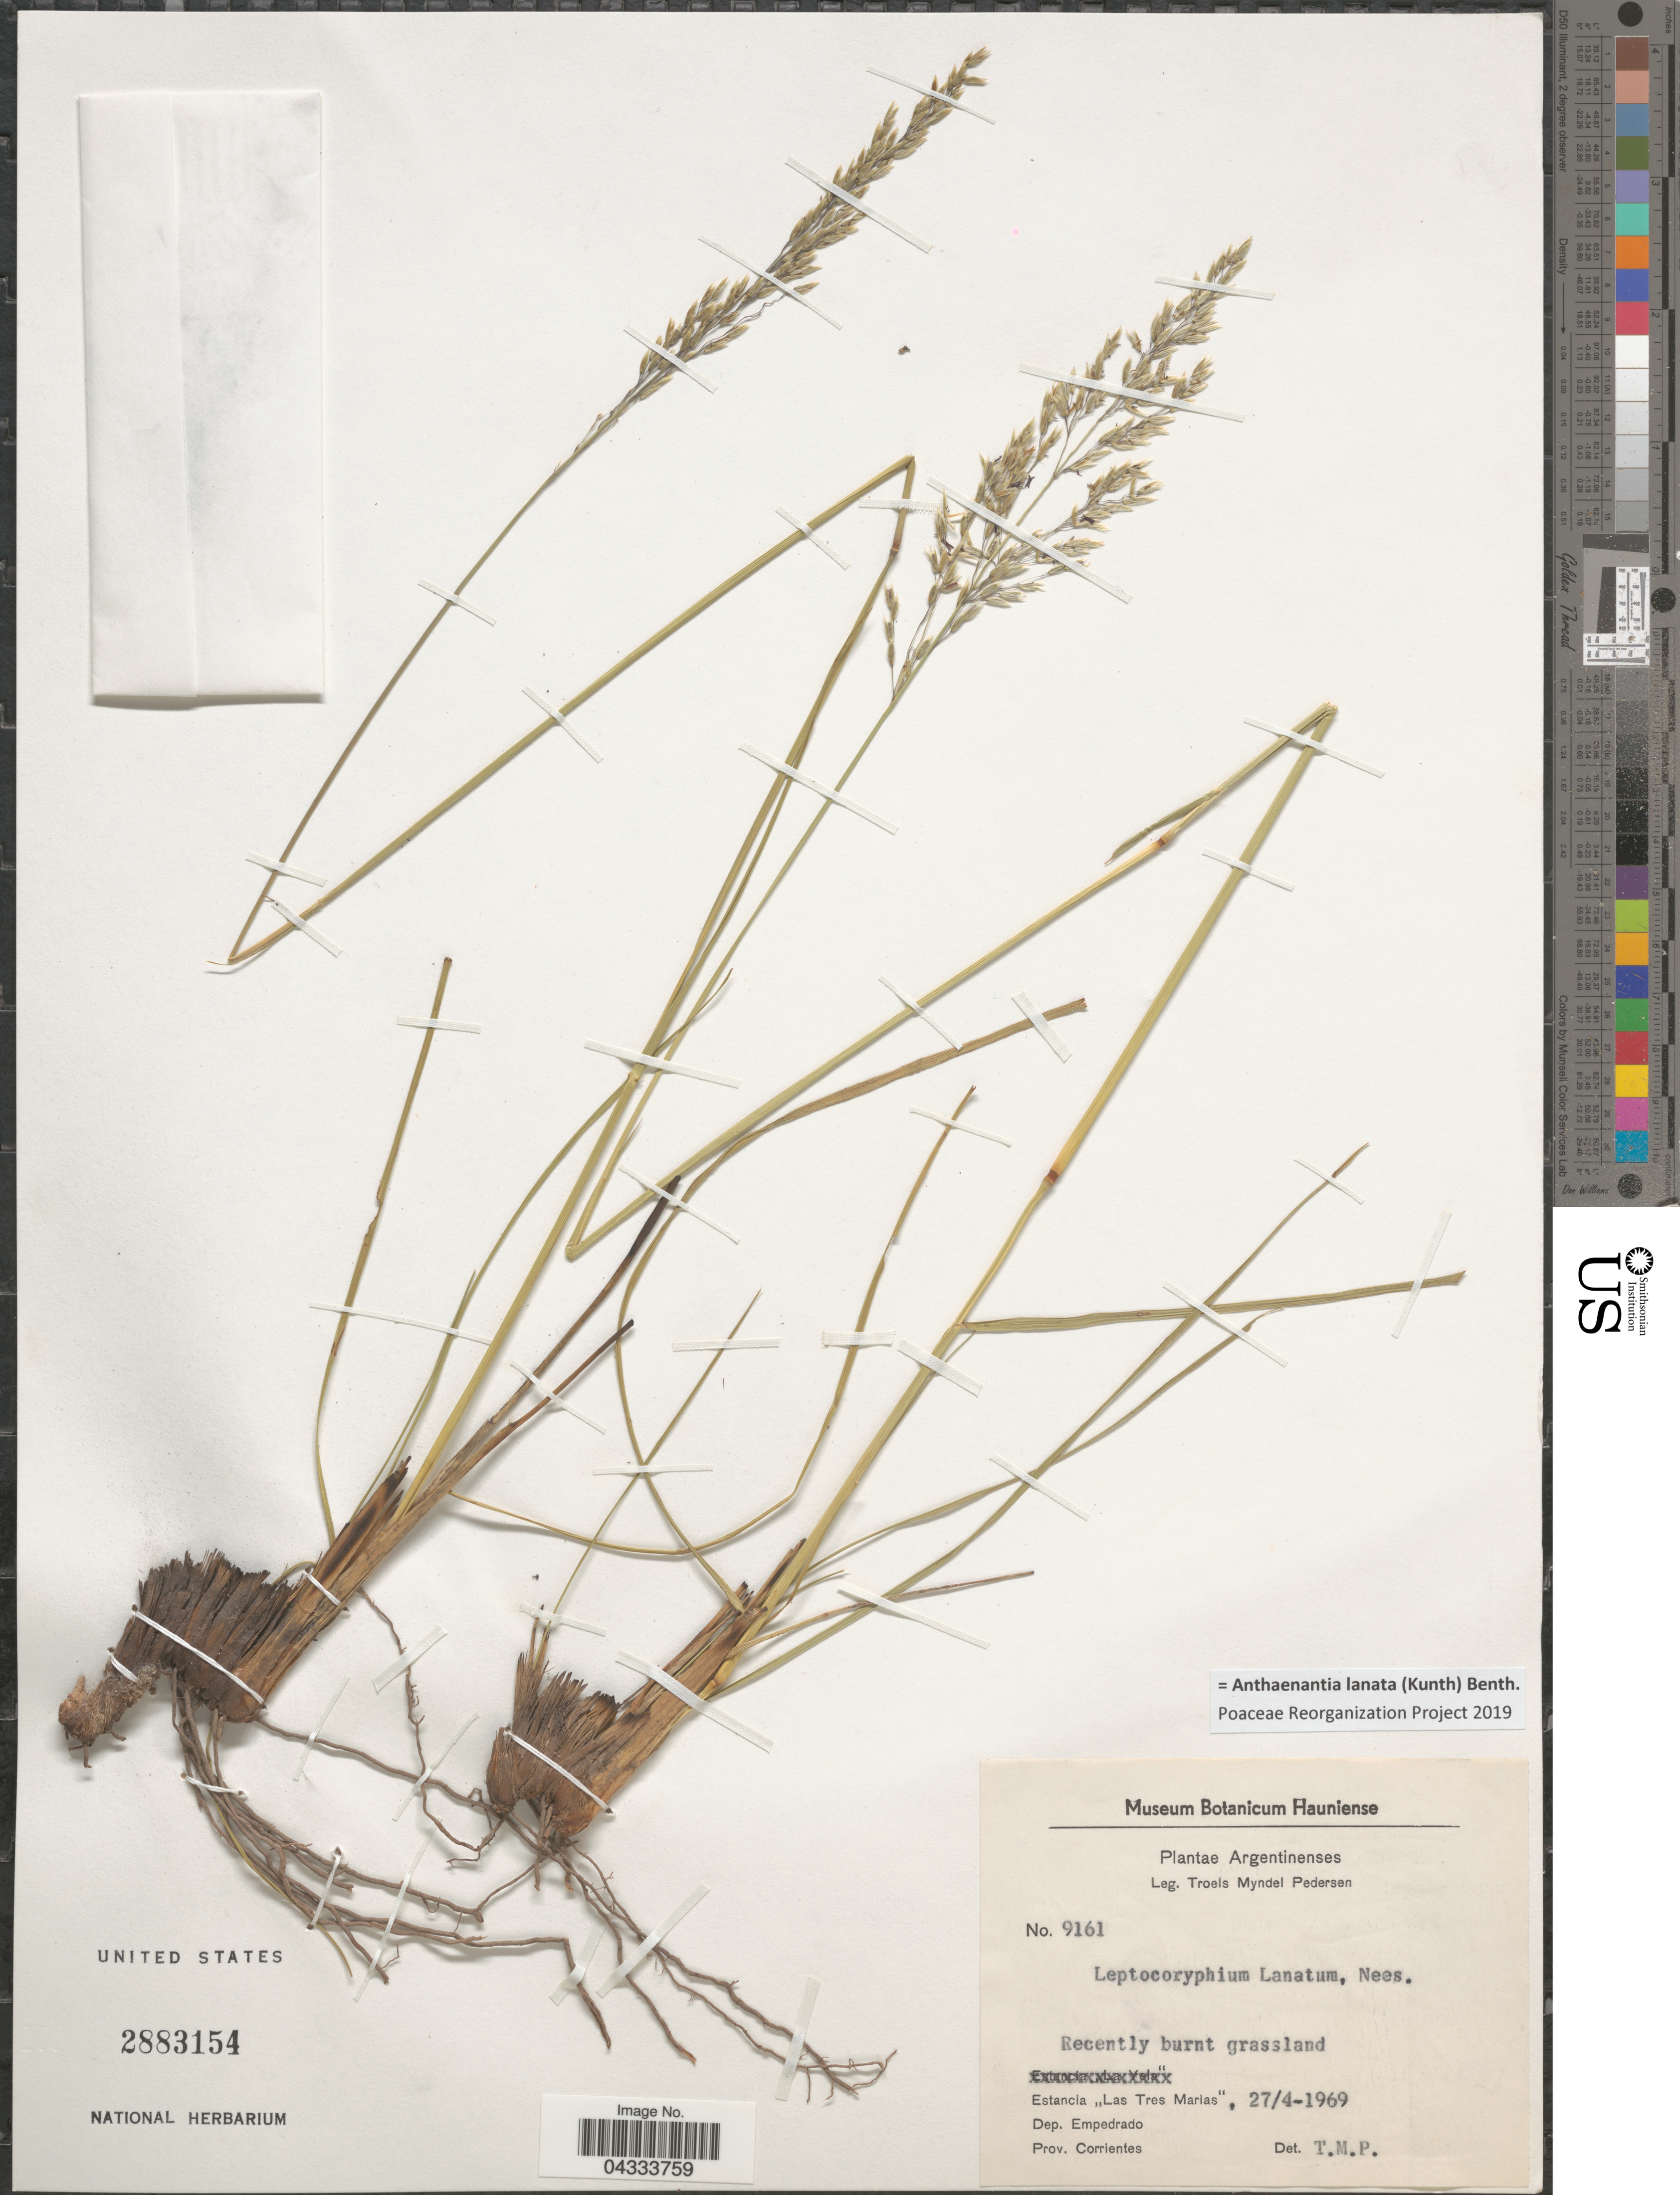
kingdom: Plantae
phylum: Tracheophyta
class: Liliopsida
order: Poales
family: Poaceae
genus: Anthaenantia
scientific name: Anthaenantia lanata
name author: (Kunth) Benth.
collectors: T. Pederson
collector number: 9161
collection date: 1969-04-27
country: Argentina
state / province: Corrientes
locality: Estancia "Las Tres Marias". Dep. Empedrado.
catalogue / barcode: US 2883154